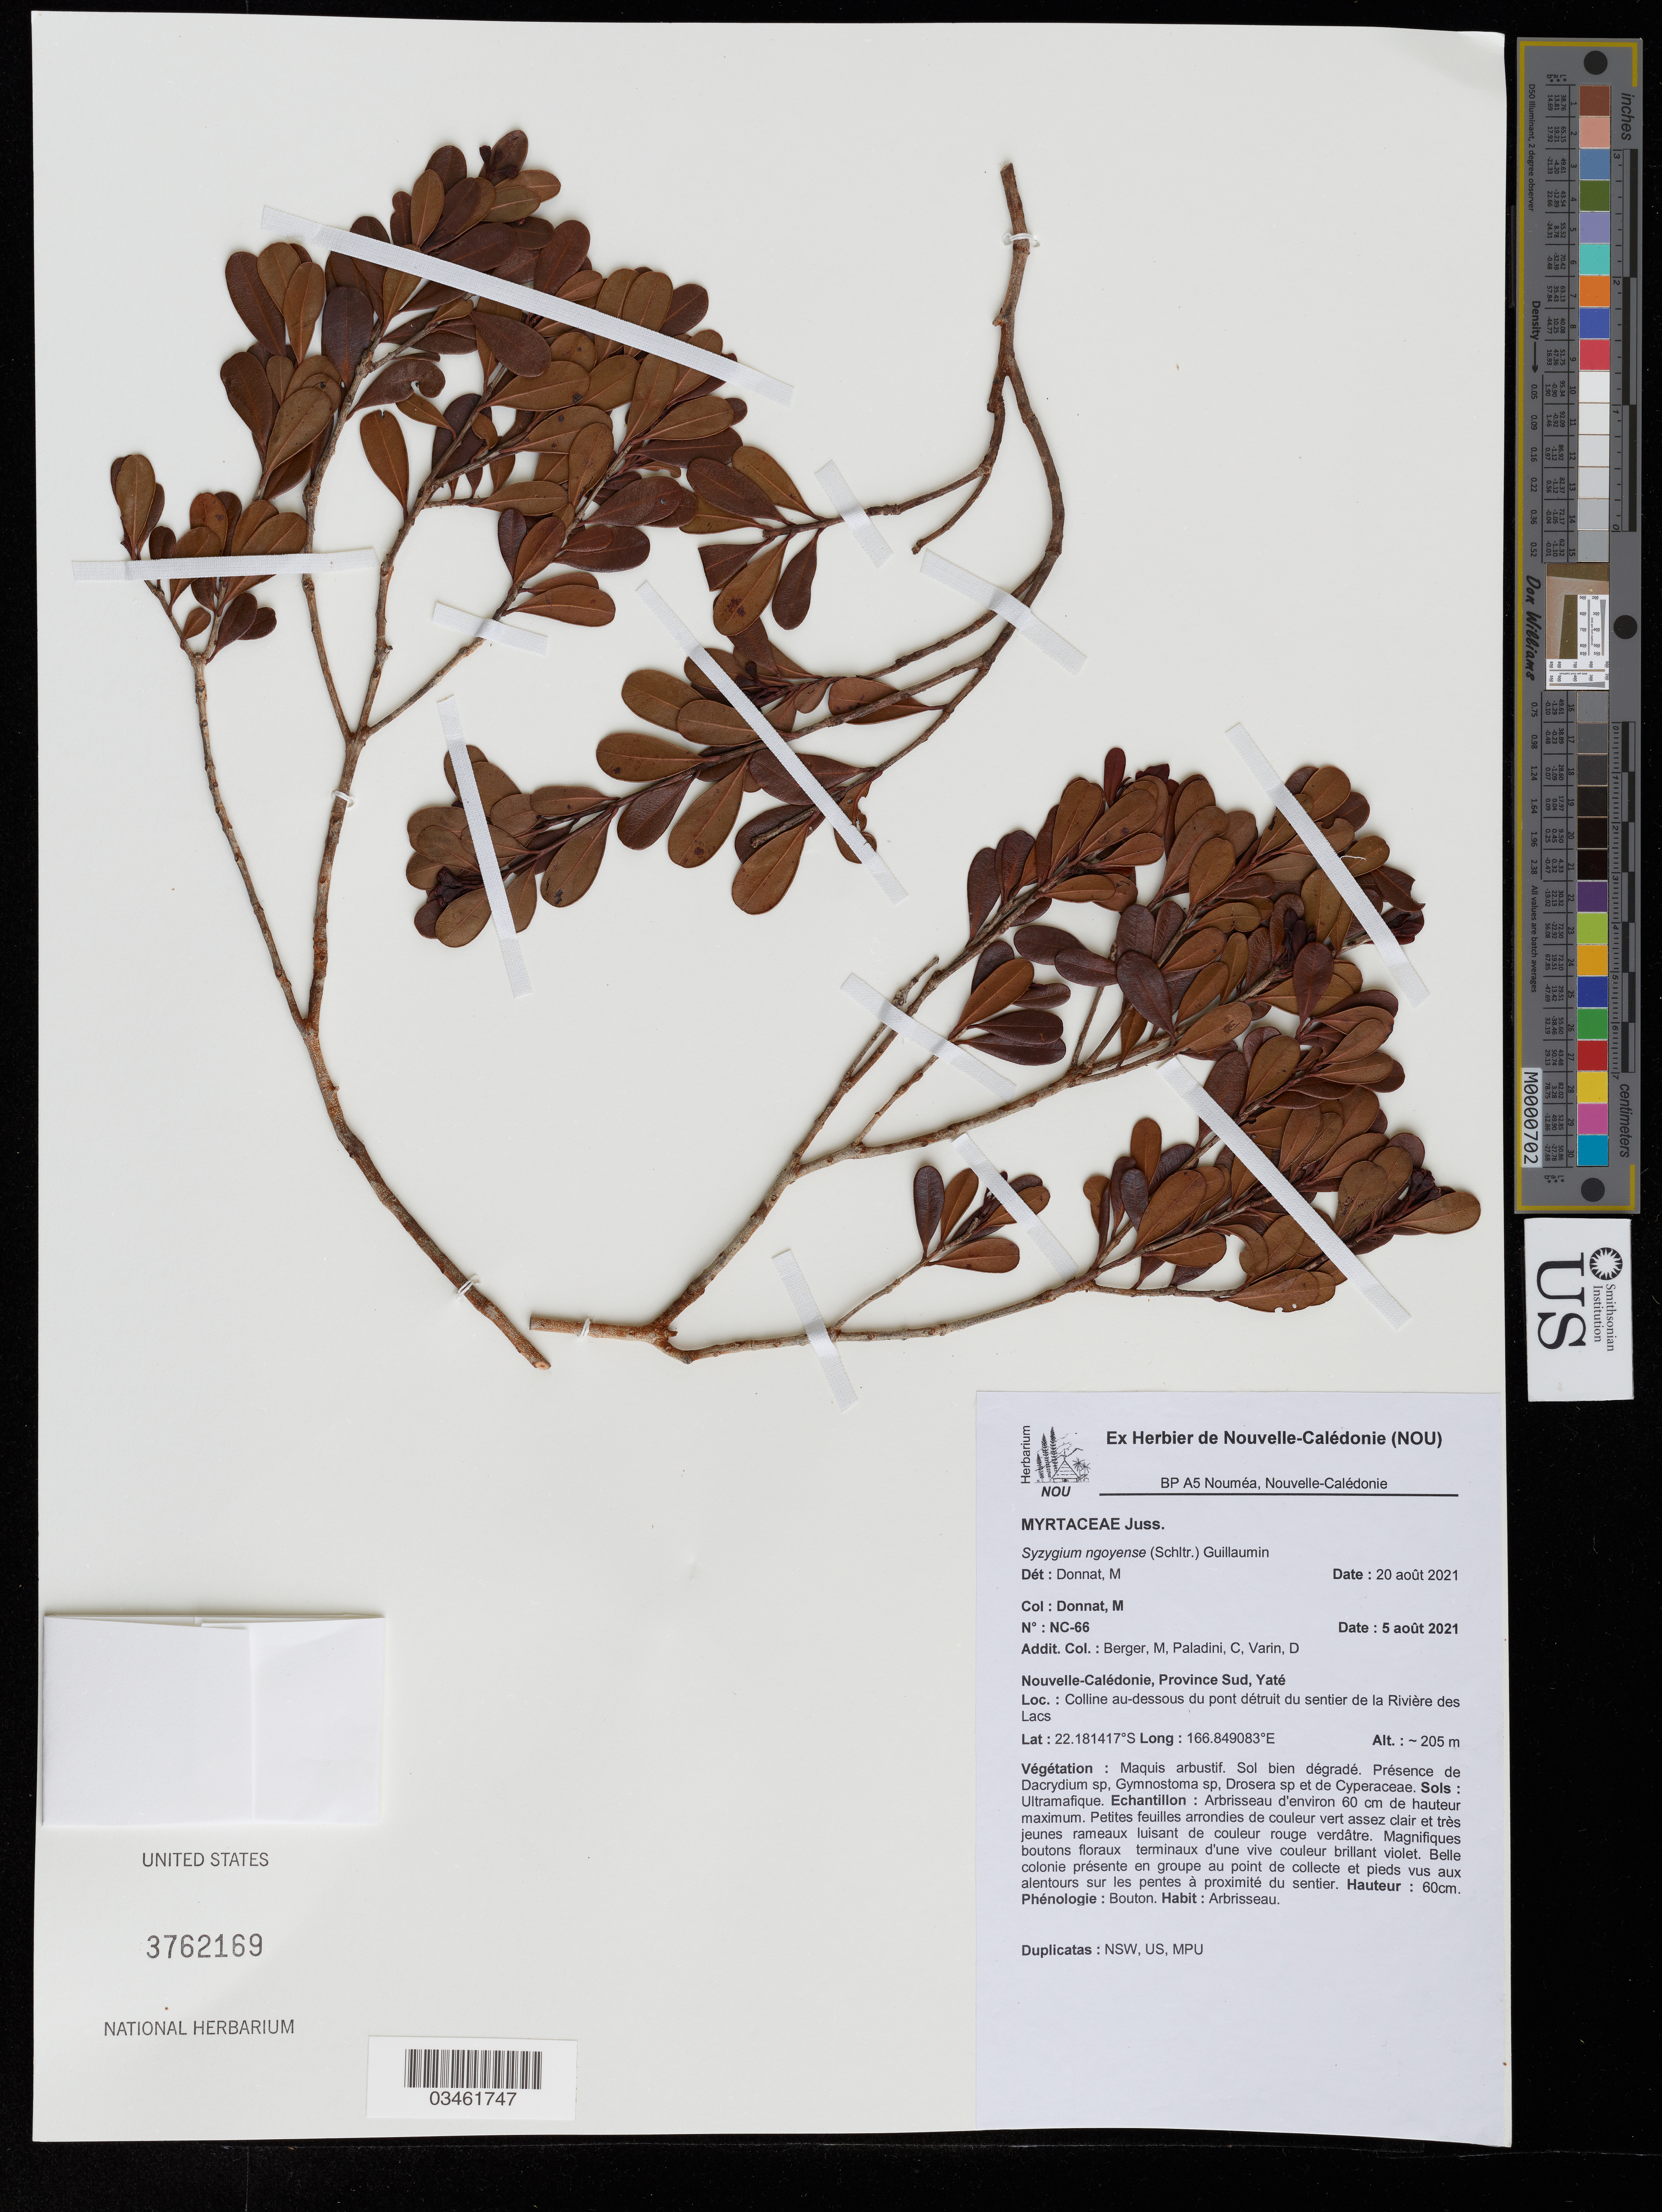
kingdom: Plantae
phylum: Tracheophyta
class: Magnoliopsida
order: Myrtales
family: Myrtaceae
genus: Syzygium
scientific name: Syzygium ngoyense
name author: (Schltr.) Guillaumin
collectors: M. Donnat, M. Berger, C. Paladini & D. Varin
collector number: NC-65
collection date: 2021-08-05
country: New Caledonia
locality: Province Sud, Yaté. Colline au-dessous du pont détruit du sentier de la Rivière des Lacs.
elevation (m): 205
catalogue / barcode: US 3762169